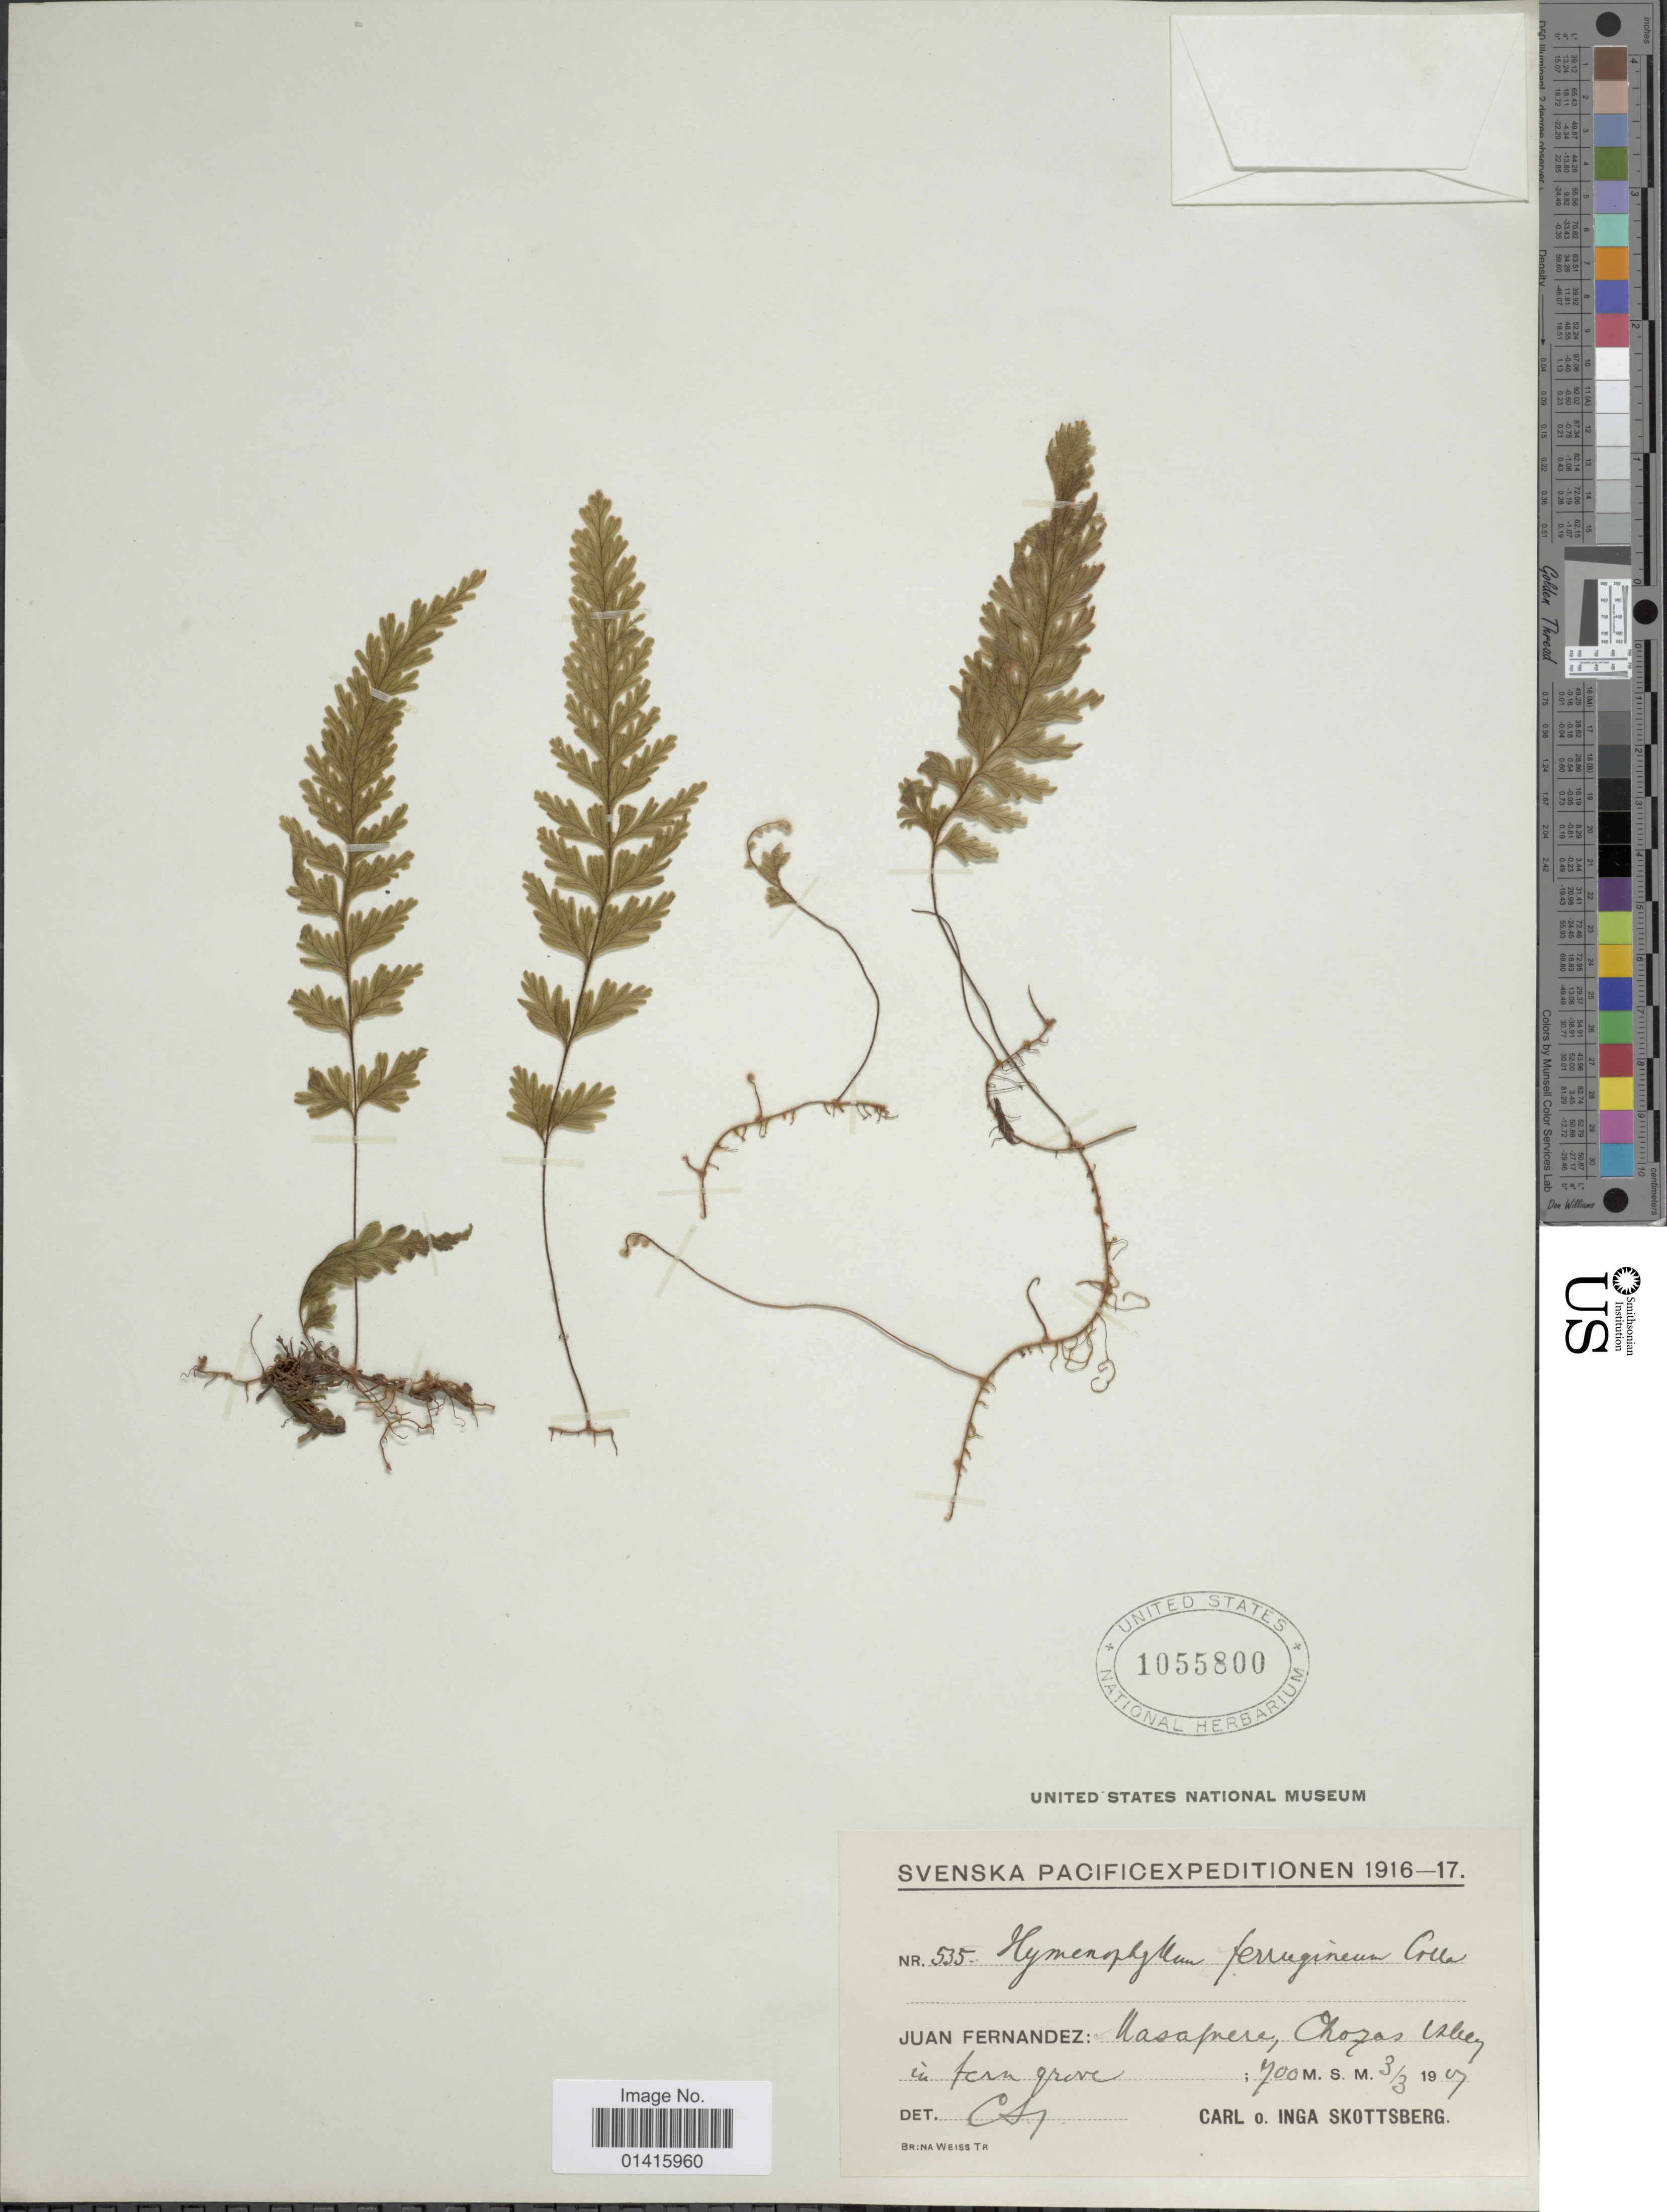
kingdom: Plantae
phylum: Tracheophyta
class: Polypodiopsida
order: Hymenophyllales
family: Hymenophyllaceae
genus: Hymenophyllum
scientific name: Hymenophyllum ferrugineum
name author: Colla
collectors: C. Skottsberg & I. Skottsberg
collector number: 535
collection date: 1907-03-03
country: Chile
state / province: Valparaíso (V)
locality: Juan Fernandez: Masafuera, Chozas valley in fern grove.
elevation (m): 700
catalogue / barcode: US 1055800